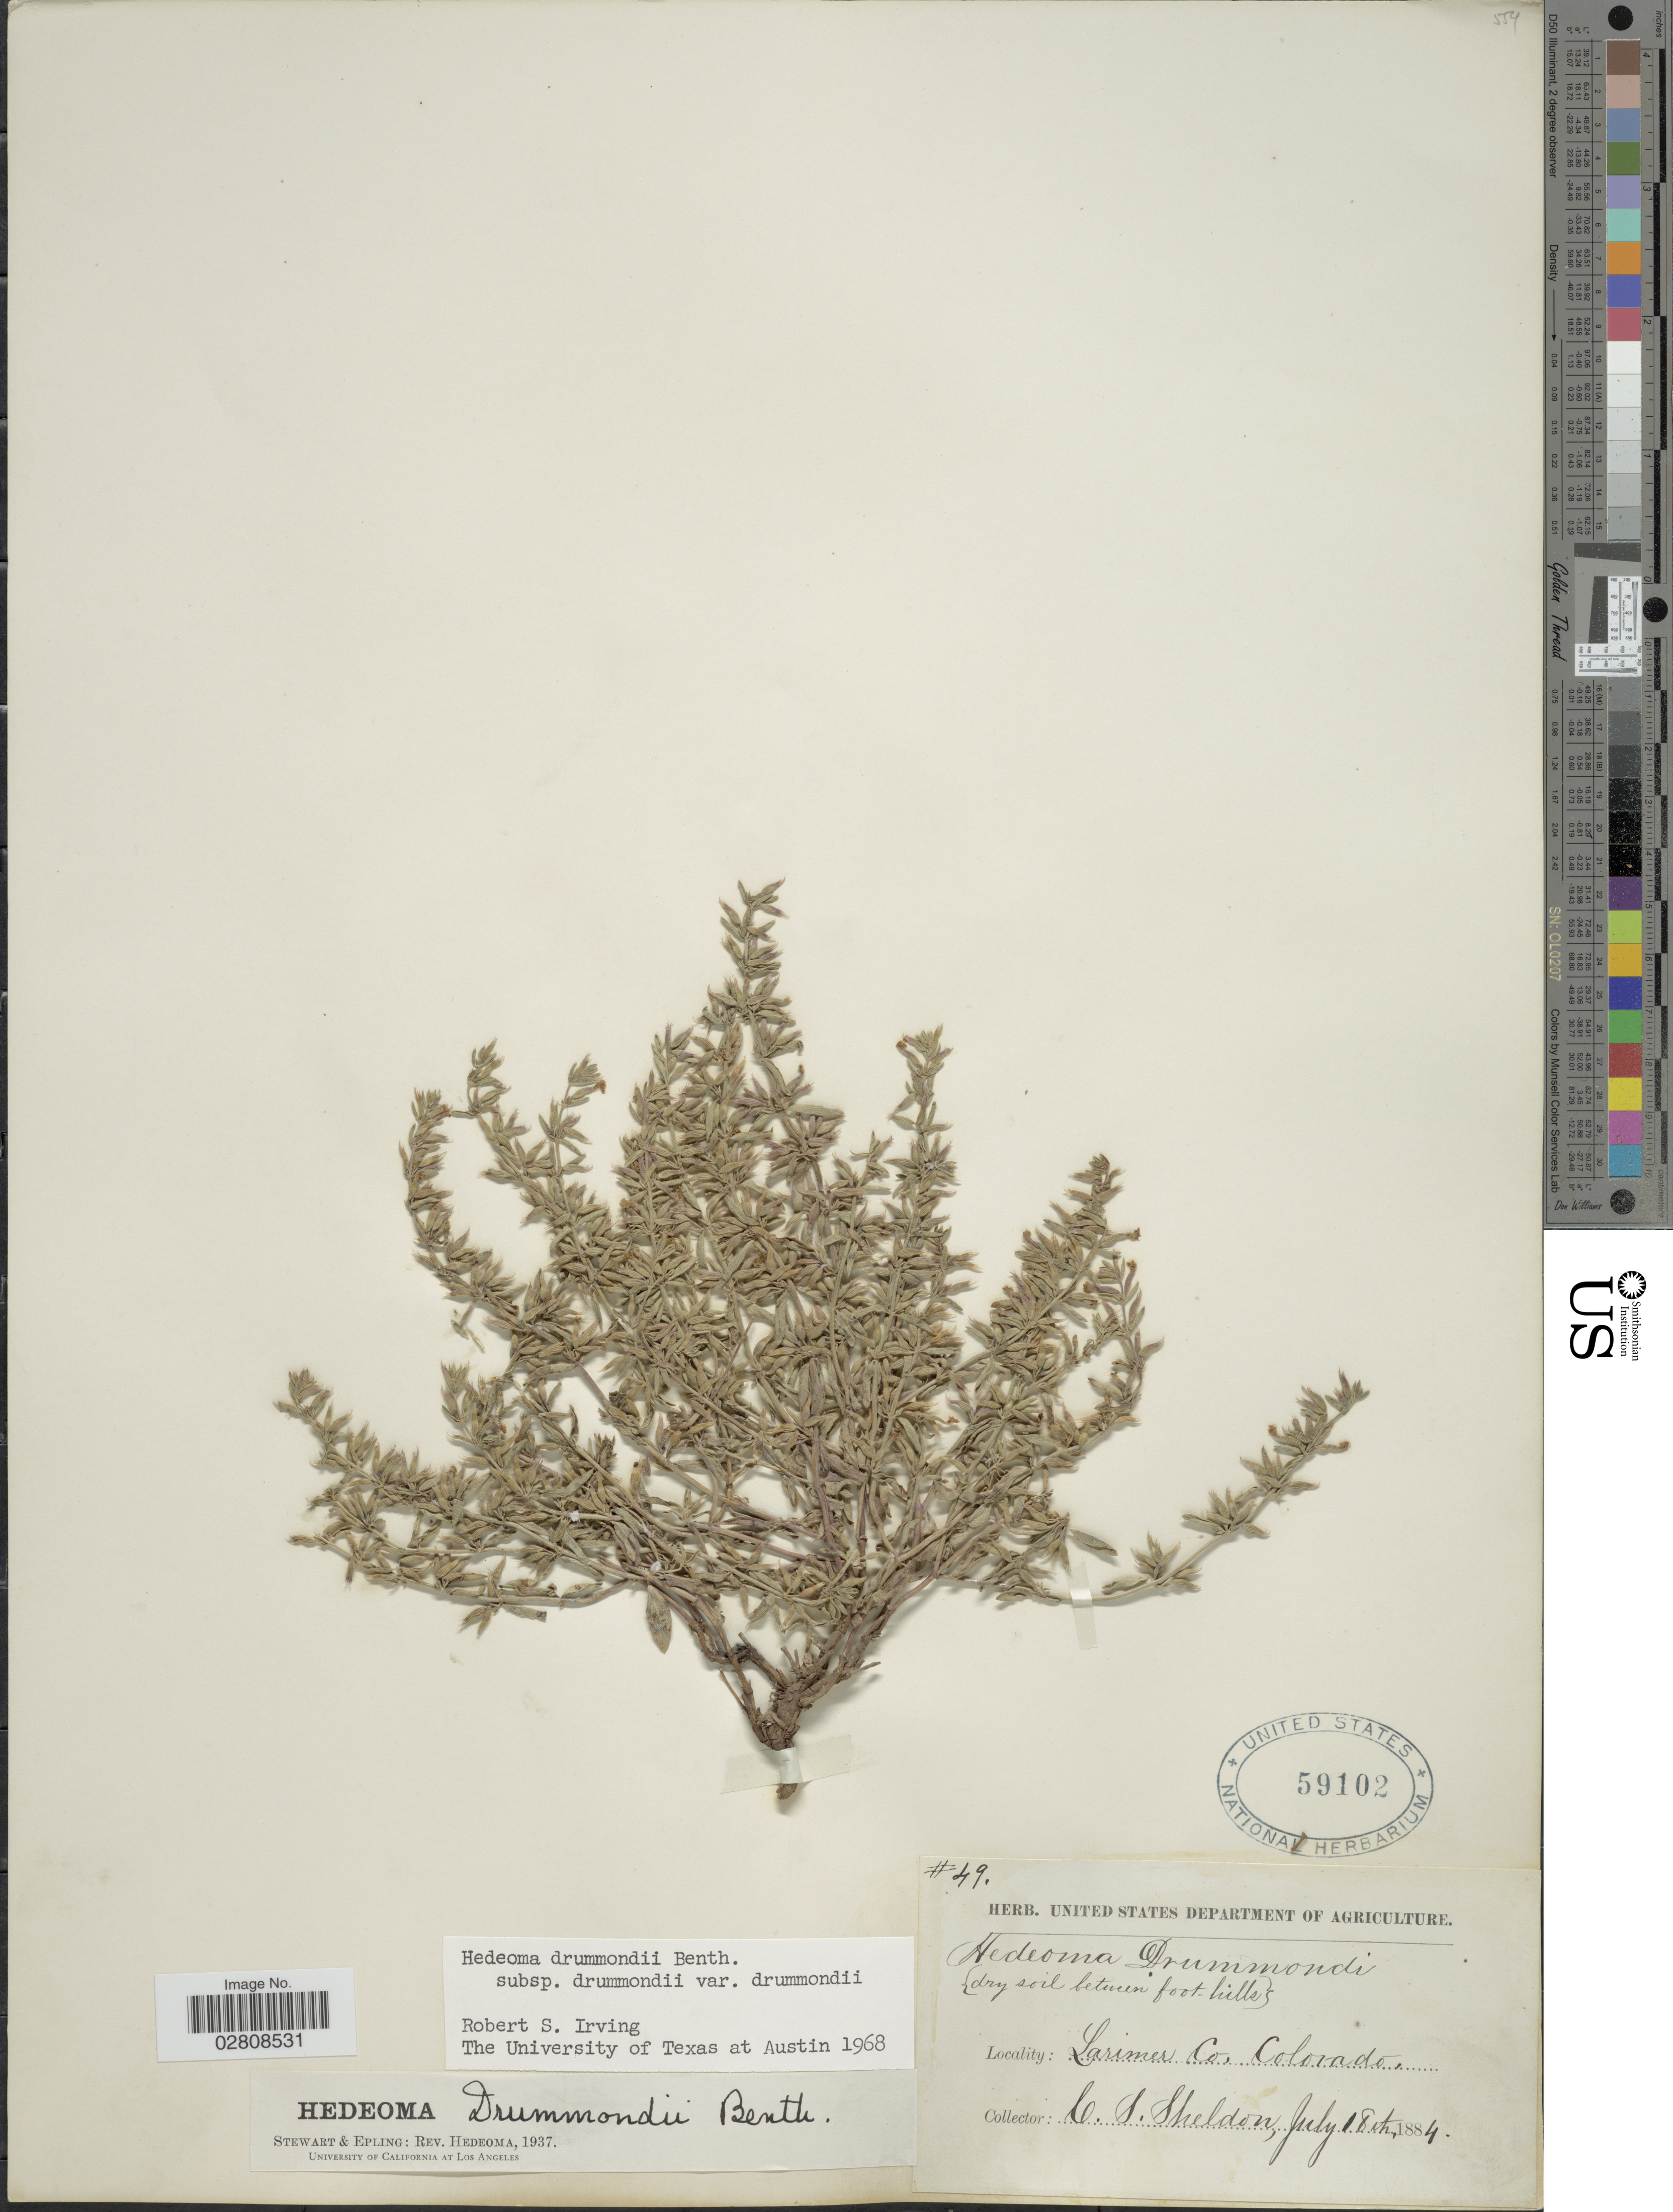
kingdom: Plantae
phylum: Tracheophyta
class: Magnoliopsida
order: Lamiales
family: Lamiaceae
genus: Hedeoma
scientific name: Hedeoma drummondii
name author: Benth.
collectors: C. S. Sheldon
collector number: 49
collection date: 1884-07-18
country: United States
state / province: Colorado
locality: Larimer Co.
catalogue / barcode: US 59102